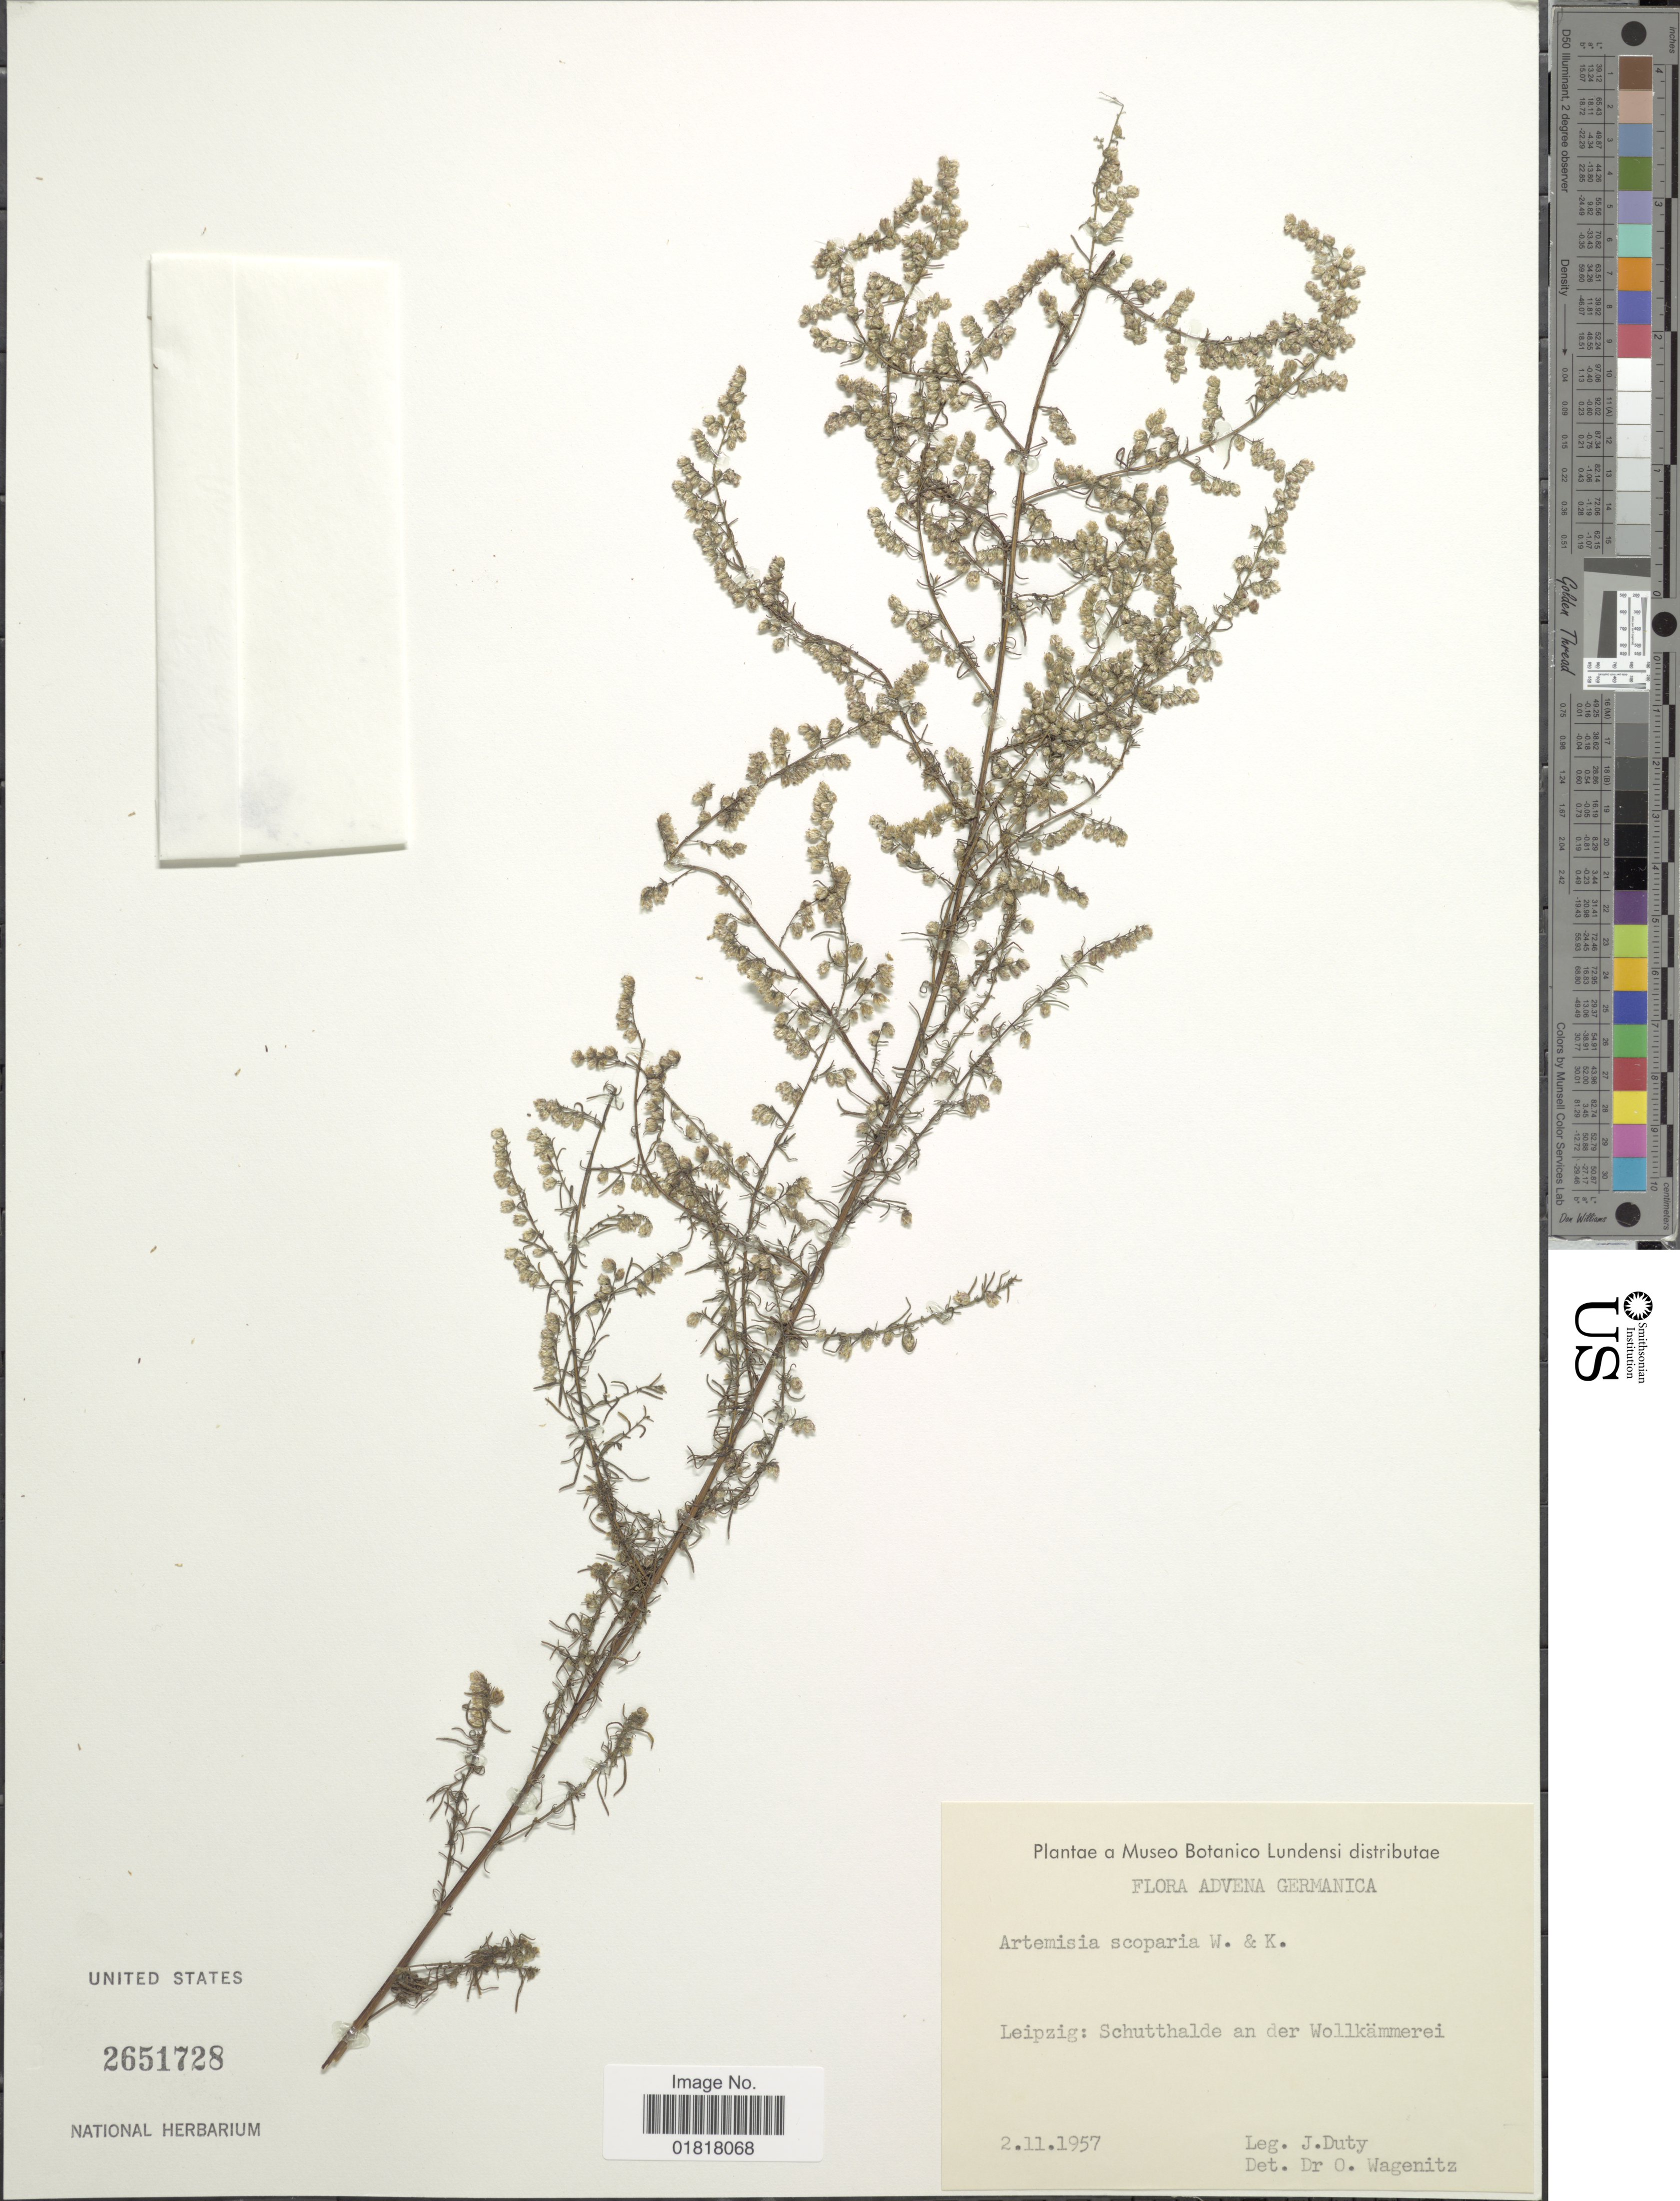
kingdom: Plantae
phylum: Tracheophyta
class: Magnoliopsida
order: Asterales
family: Asteraceae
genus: Artemisia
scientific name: Artemisia scoparia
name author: Waldst. & Kit.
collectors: J. Duty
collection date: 1957-11-02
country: Germany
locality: Advena Germanica, Leipzig: Schutthalde an der Wollkämerei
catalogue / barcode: US 2651728